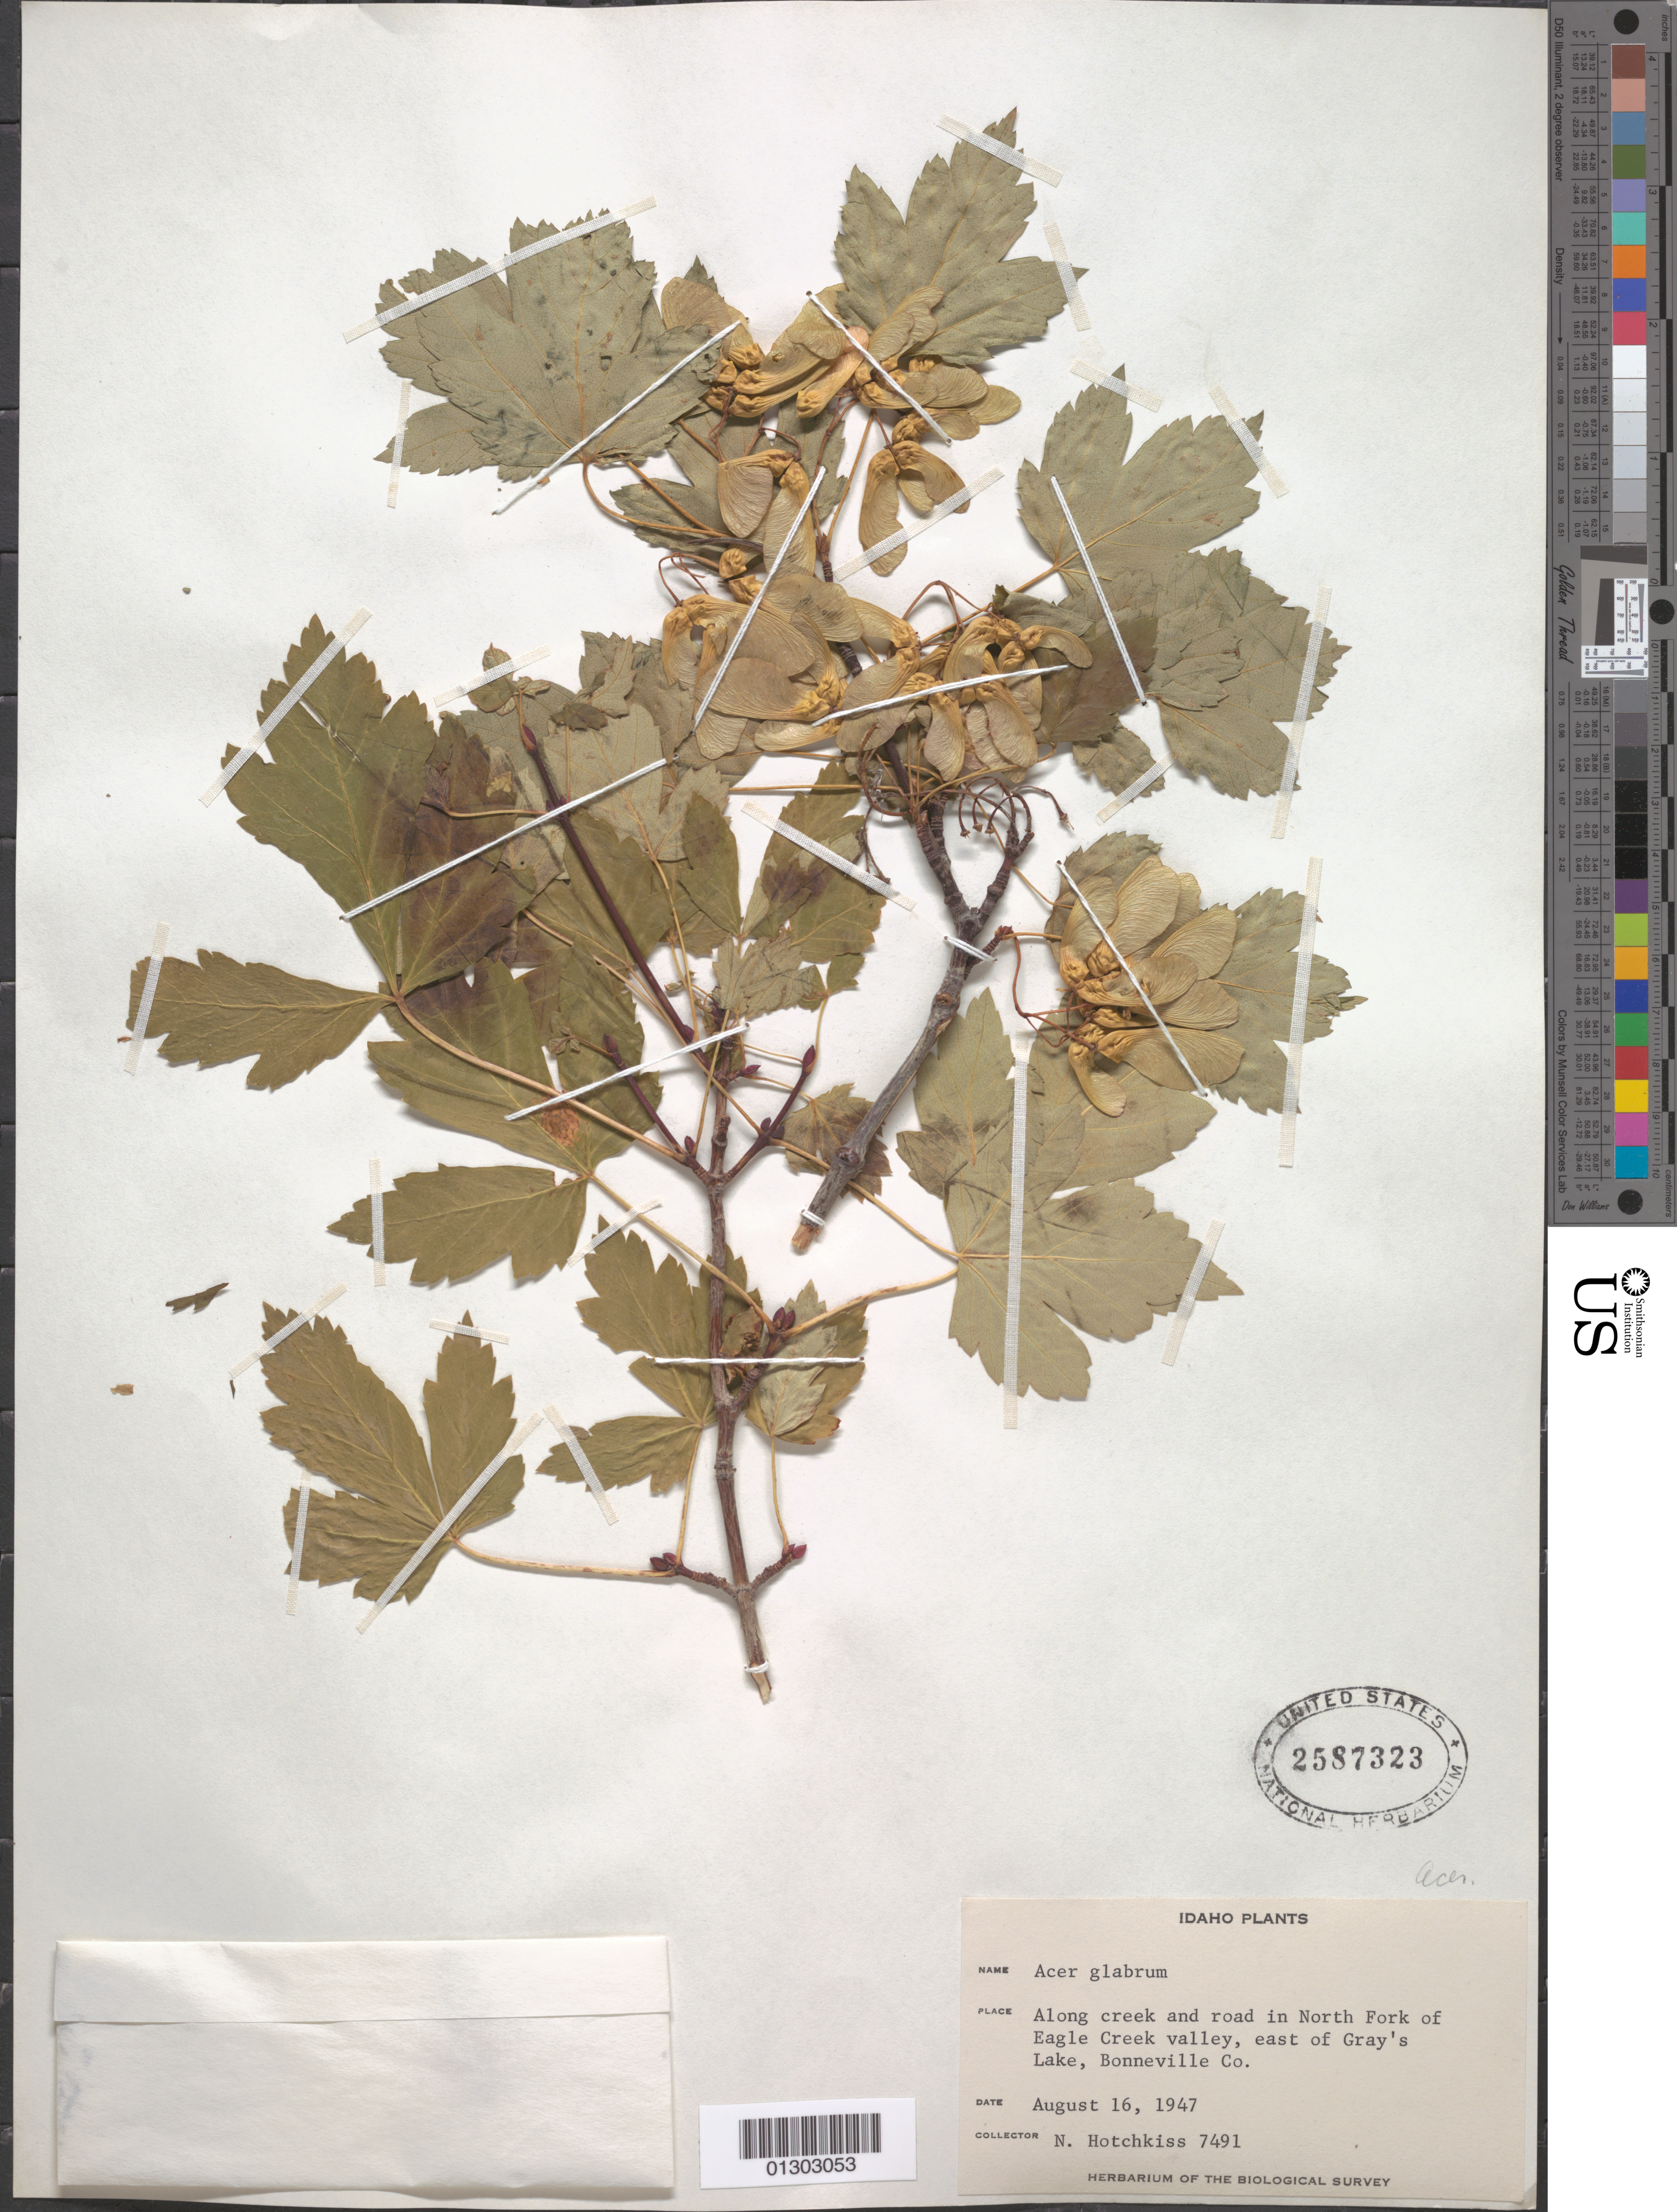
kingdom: Plantae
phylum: Tracheophyta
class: Magnoliopsida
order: Sapindales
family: Sapindaceae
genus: Acer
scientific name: Acer glabrum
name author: Torr.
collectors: N. Hotchkiss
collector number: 7491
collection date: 1947-08-16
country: United States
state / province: Idaho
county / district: Bonneville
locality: Bonneville County, North Fork of Eagle Creek Valley, E of Gray's Lake.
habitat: Along creek and road.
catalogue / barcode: US 2587323